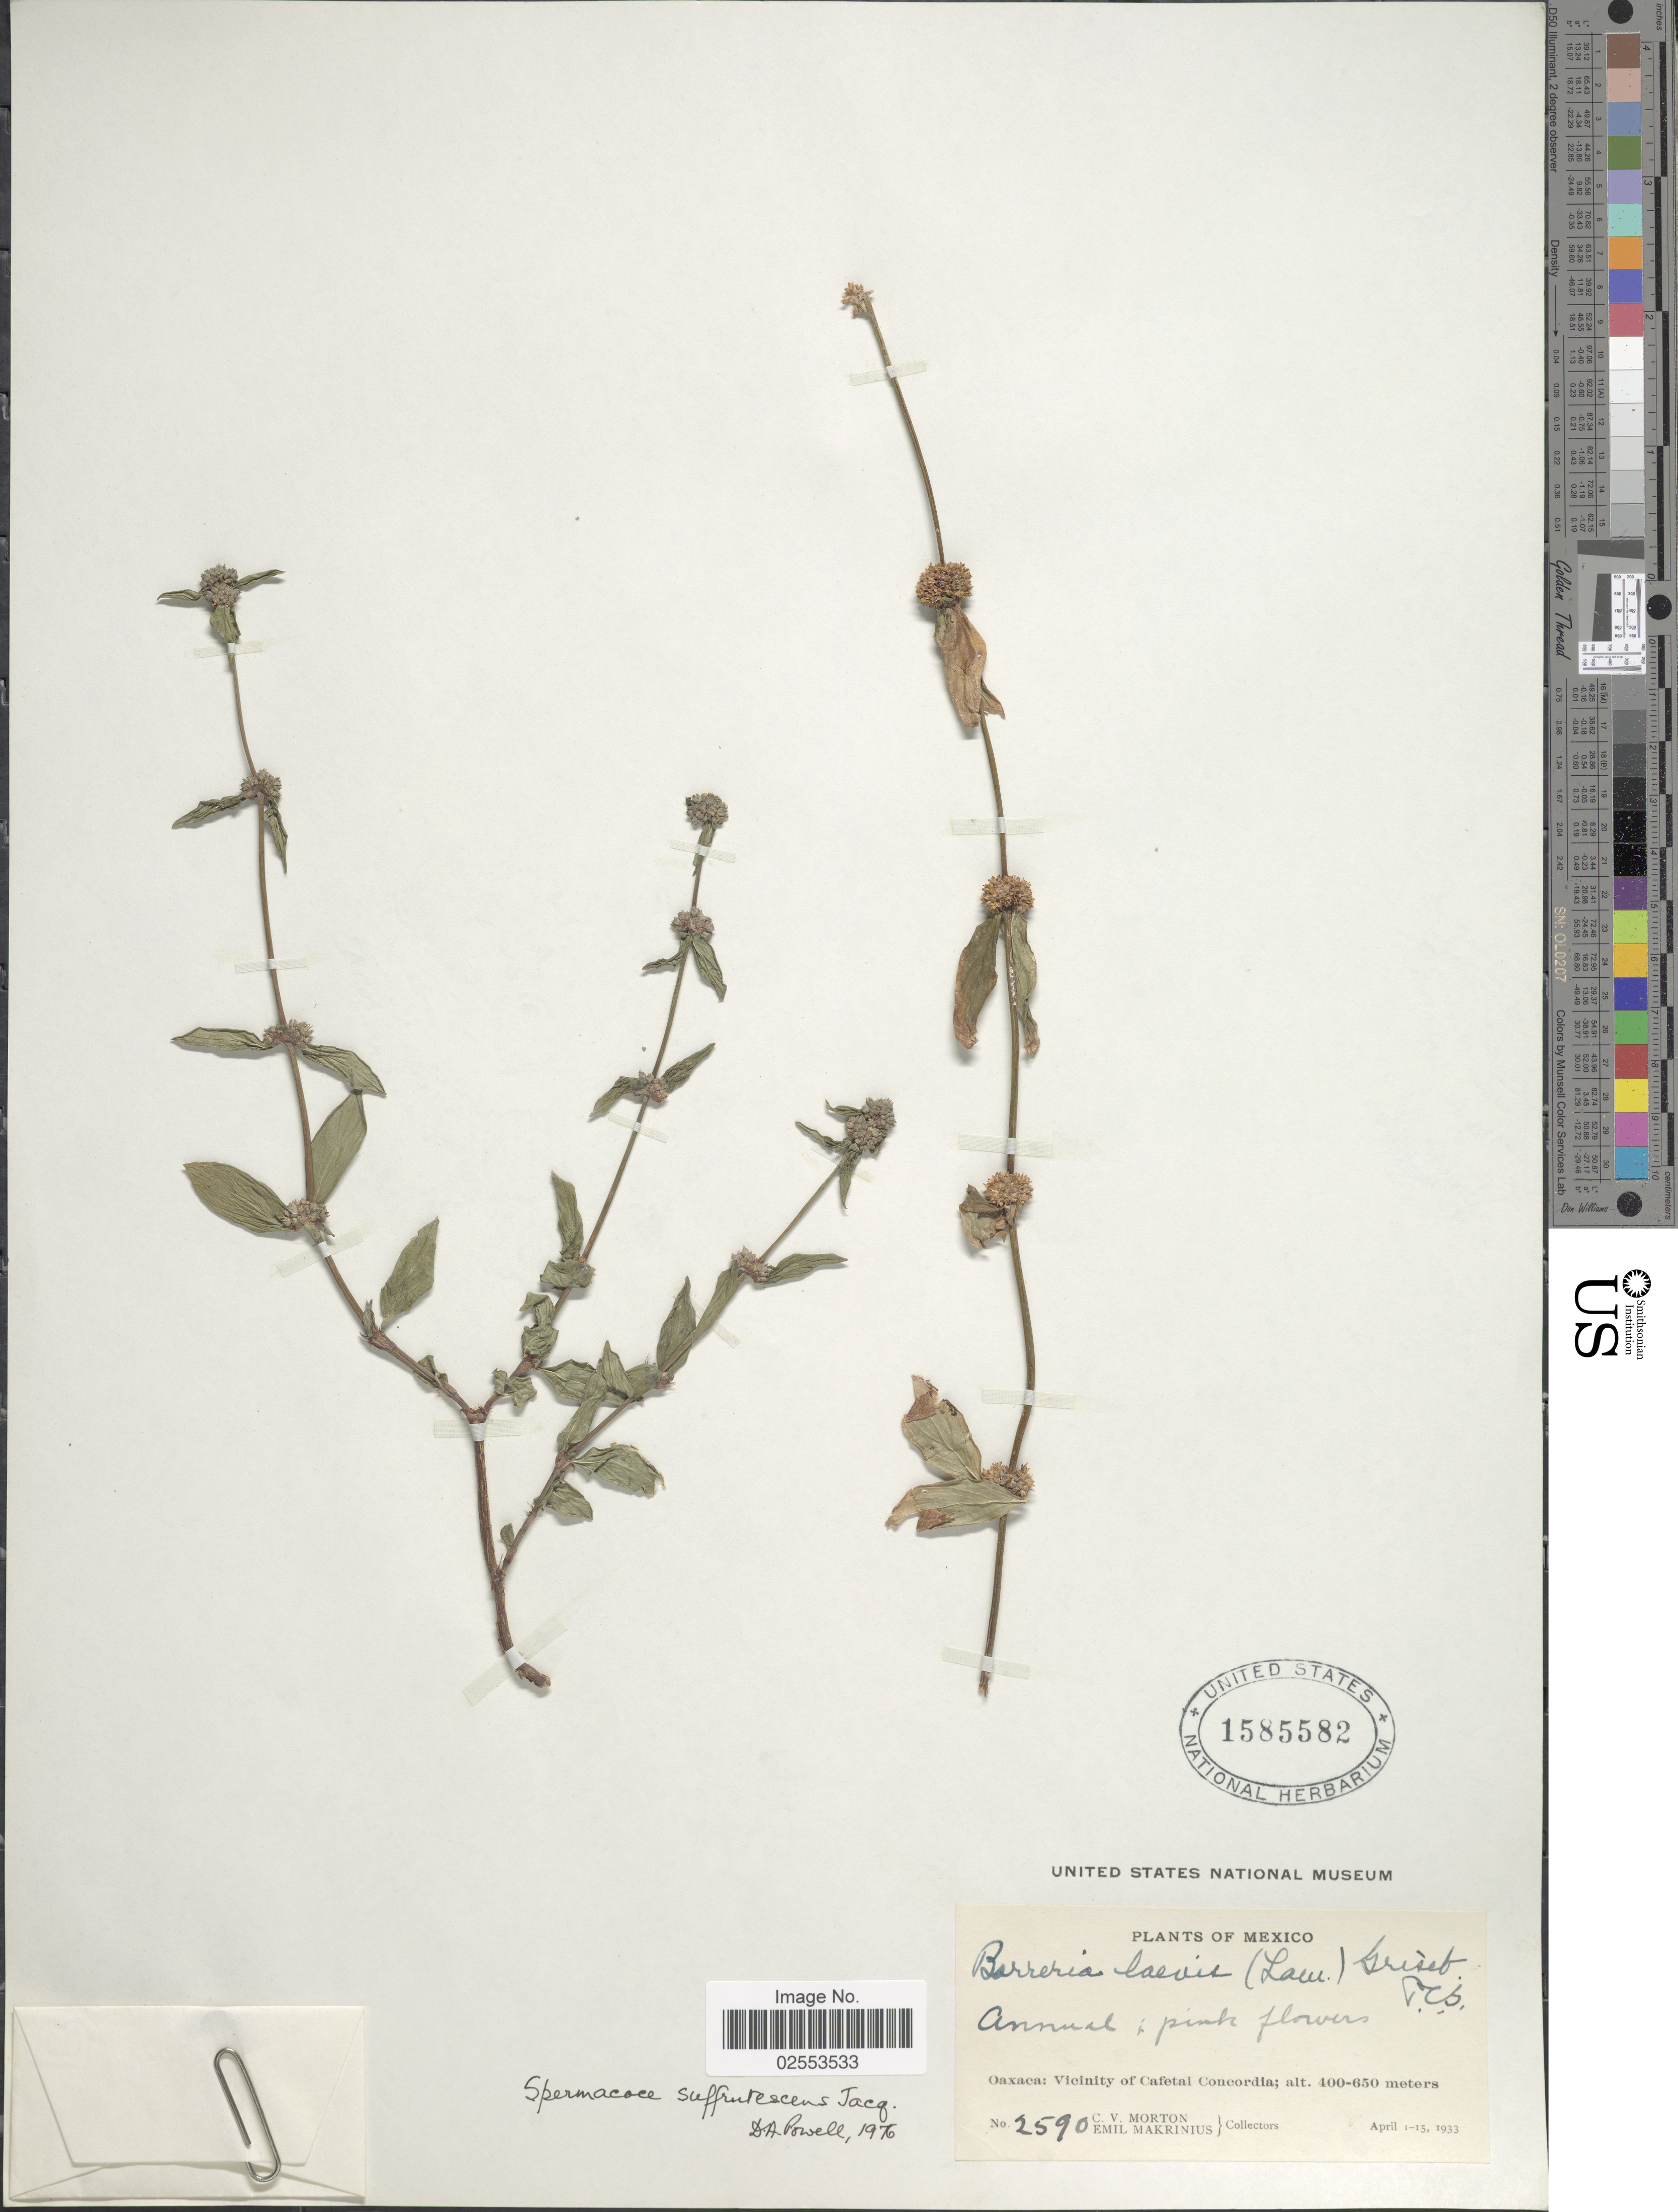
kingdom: Plantae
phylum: Tracheophyta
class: Magnoliopsida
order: Gentianales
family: Rubiaceae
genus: Spermacoce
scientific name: Spermacoce assurgens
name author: Ruiz & Pav.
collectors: C. V. Morton & E. Makrinius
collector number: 2590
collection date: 1933-04-01/1933-04-15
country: Mexico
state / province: Oaxaca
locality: Vicinity of Cafetal Concordia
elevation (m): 400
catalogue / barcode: US 1585582